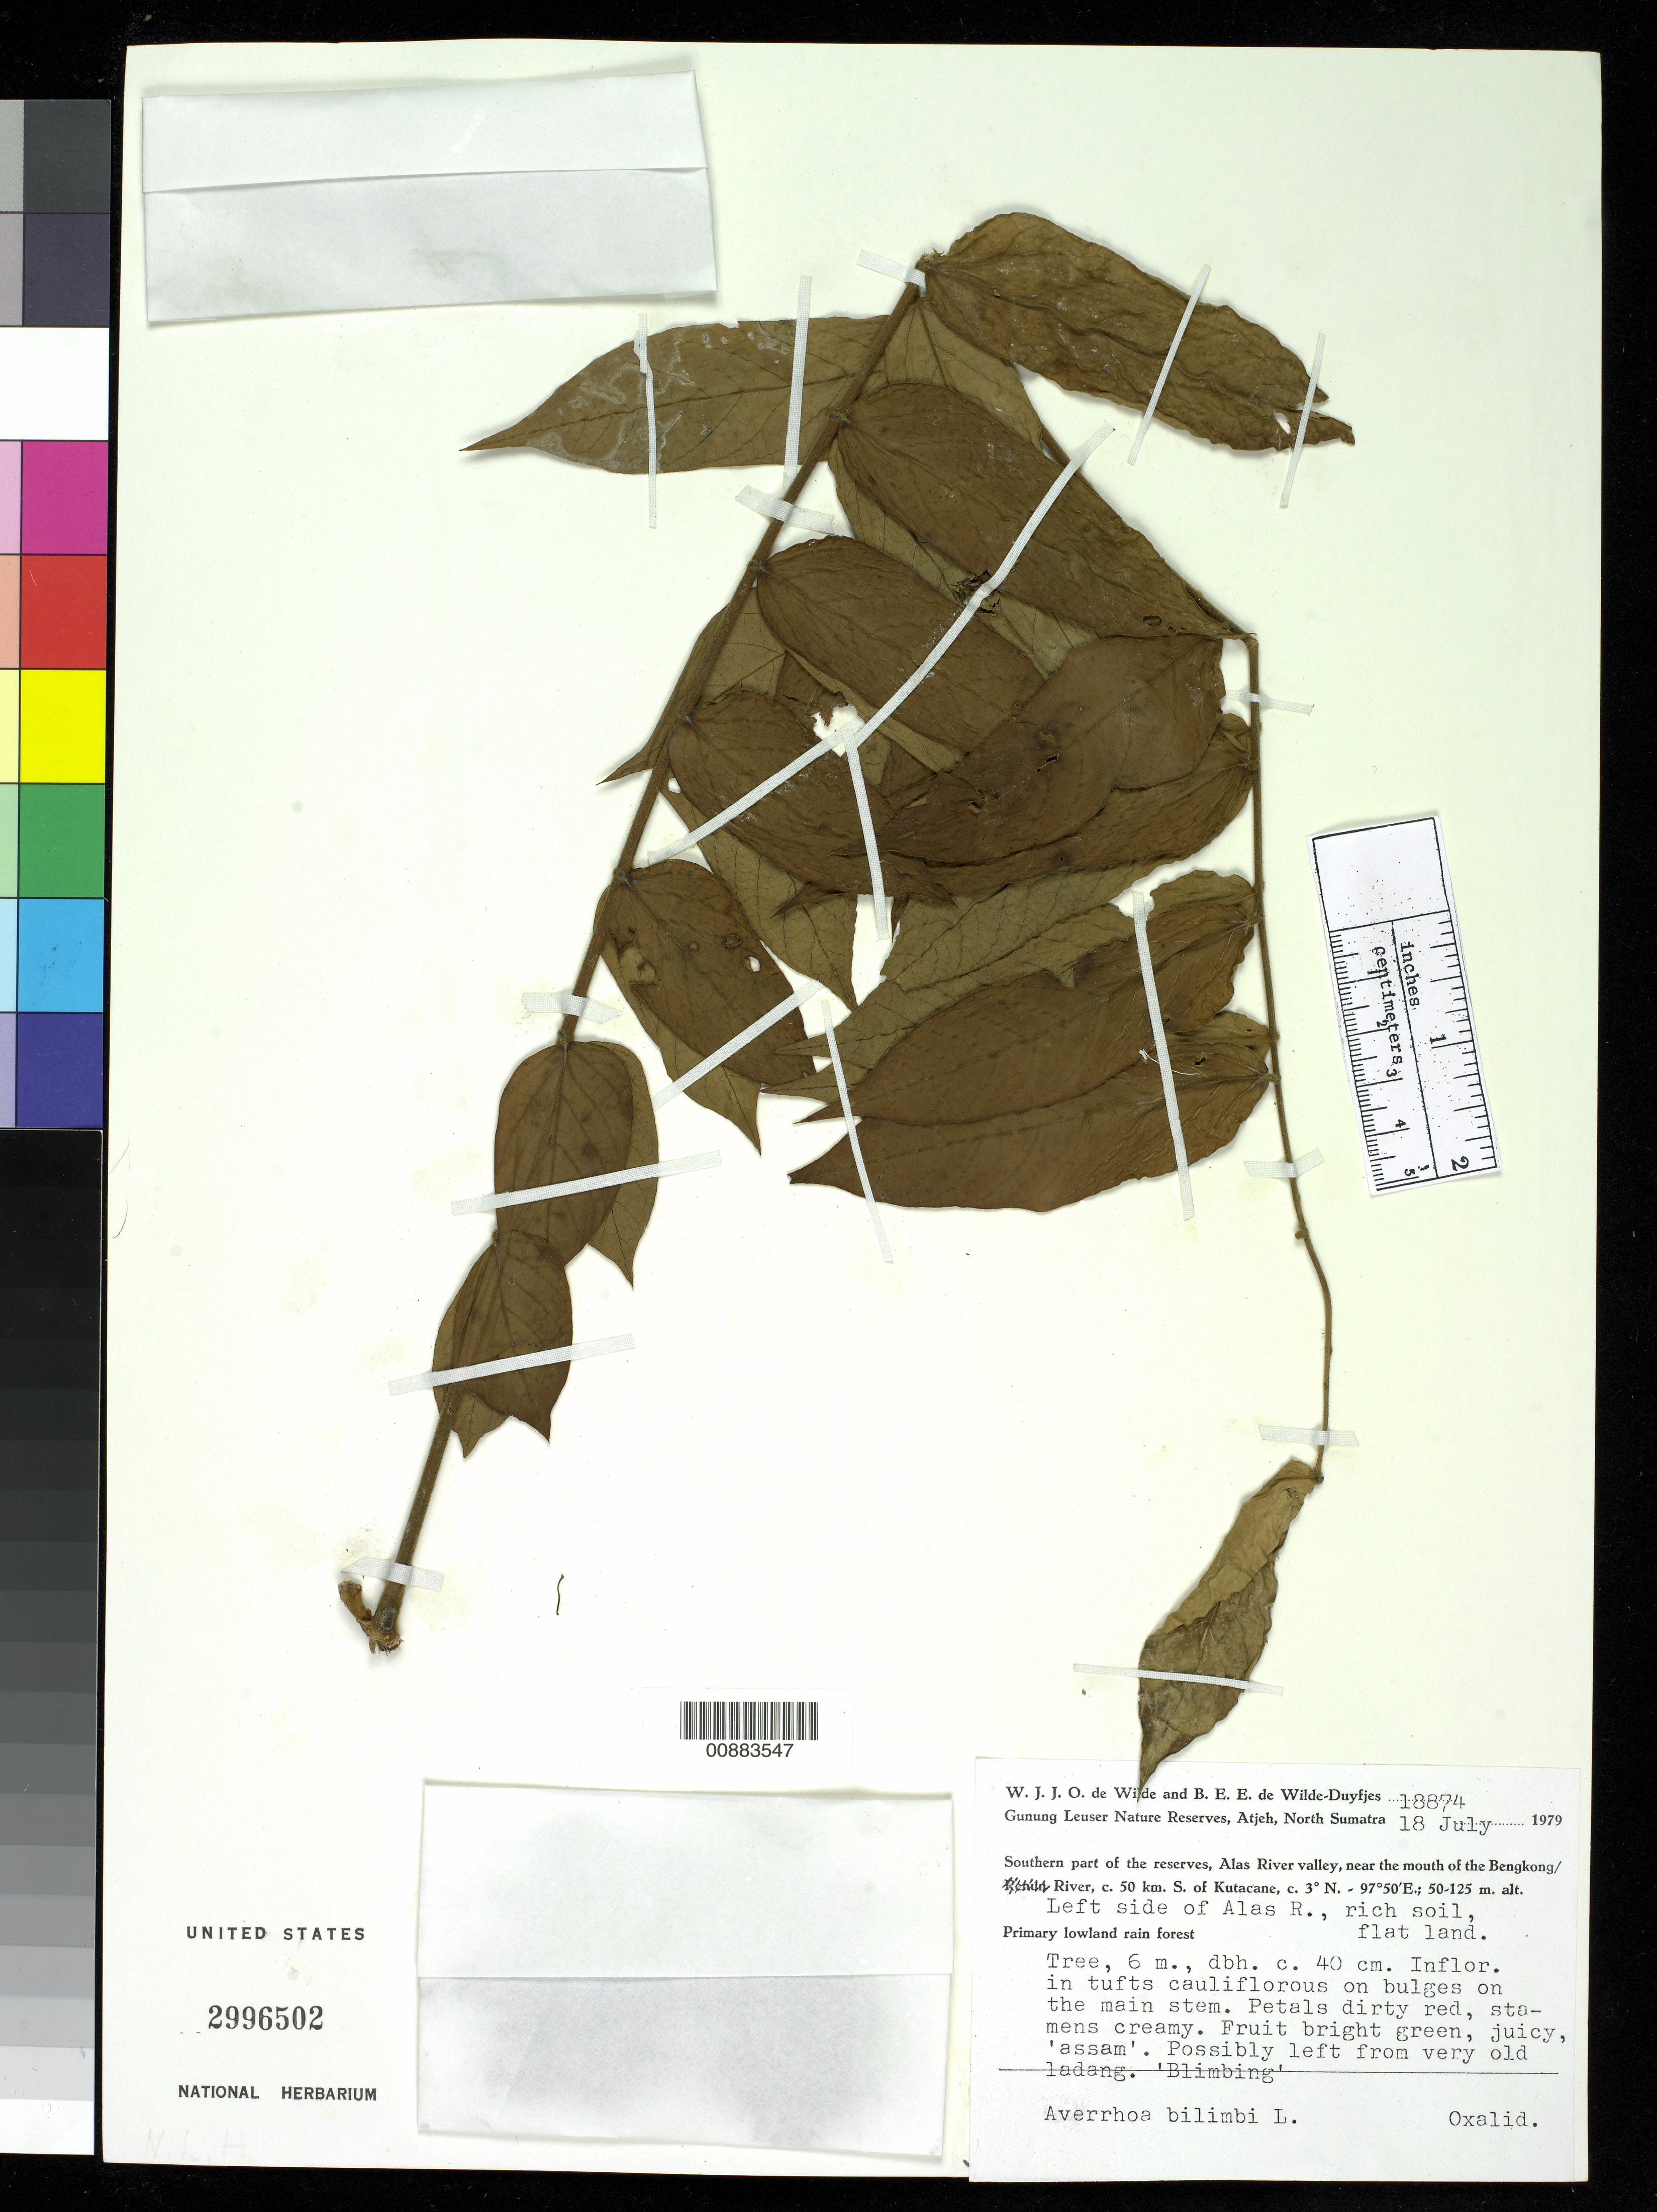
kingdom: Plantae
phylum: Tracheophyta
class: Magnoliopsida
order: Oxalidales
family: Oxalidaceae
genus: Averrhoa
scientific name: Averrhoa bilimbi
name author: L.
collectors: W. J. de Wilde & B. E. de Wilde-Duyfjes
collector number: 18874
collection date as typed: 18 Jul 1979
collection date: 1979-07-18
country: Indonesia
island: Sumatra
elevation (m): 50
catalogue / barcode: US 2996502